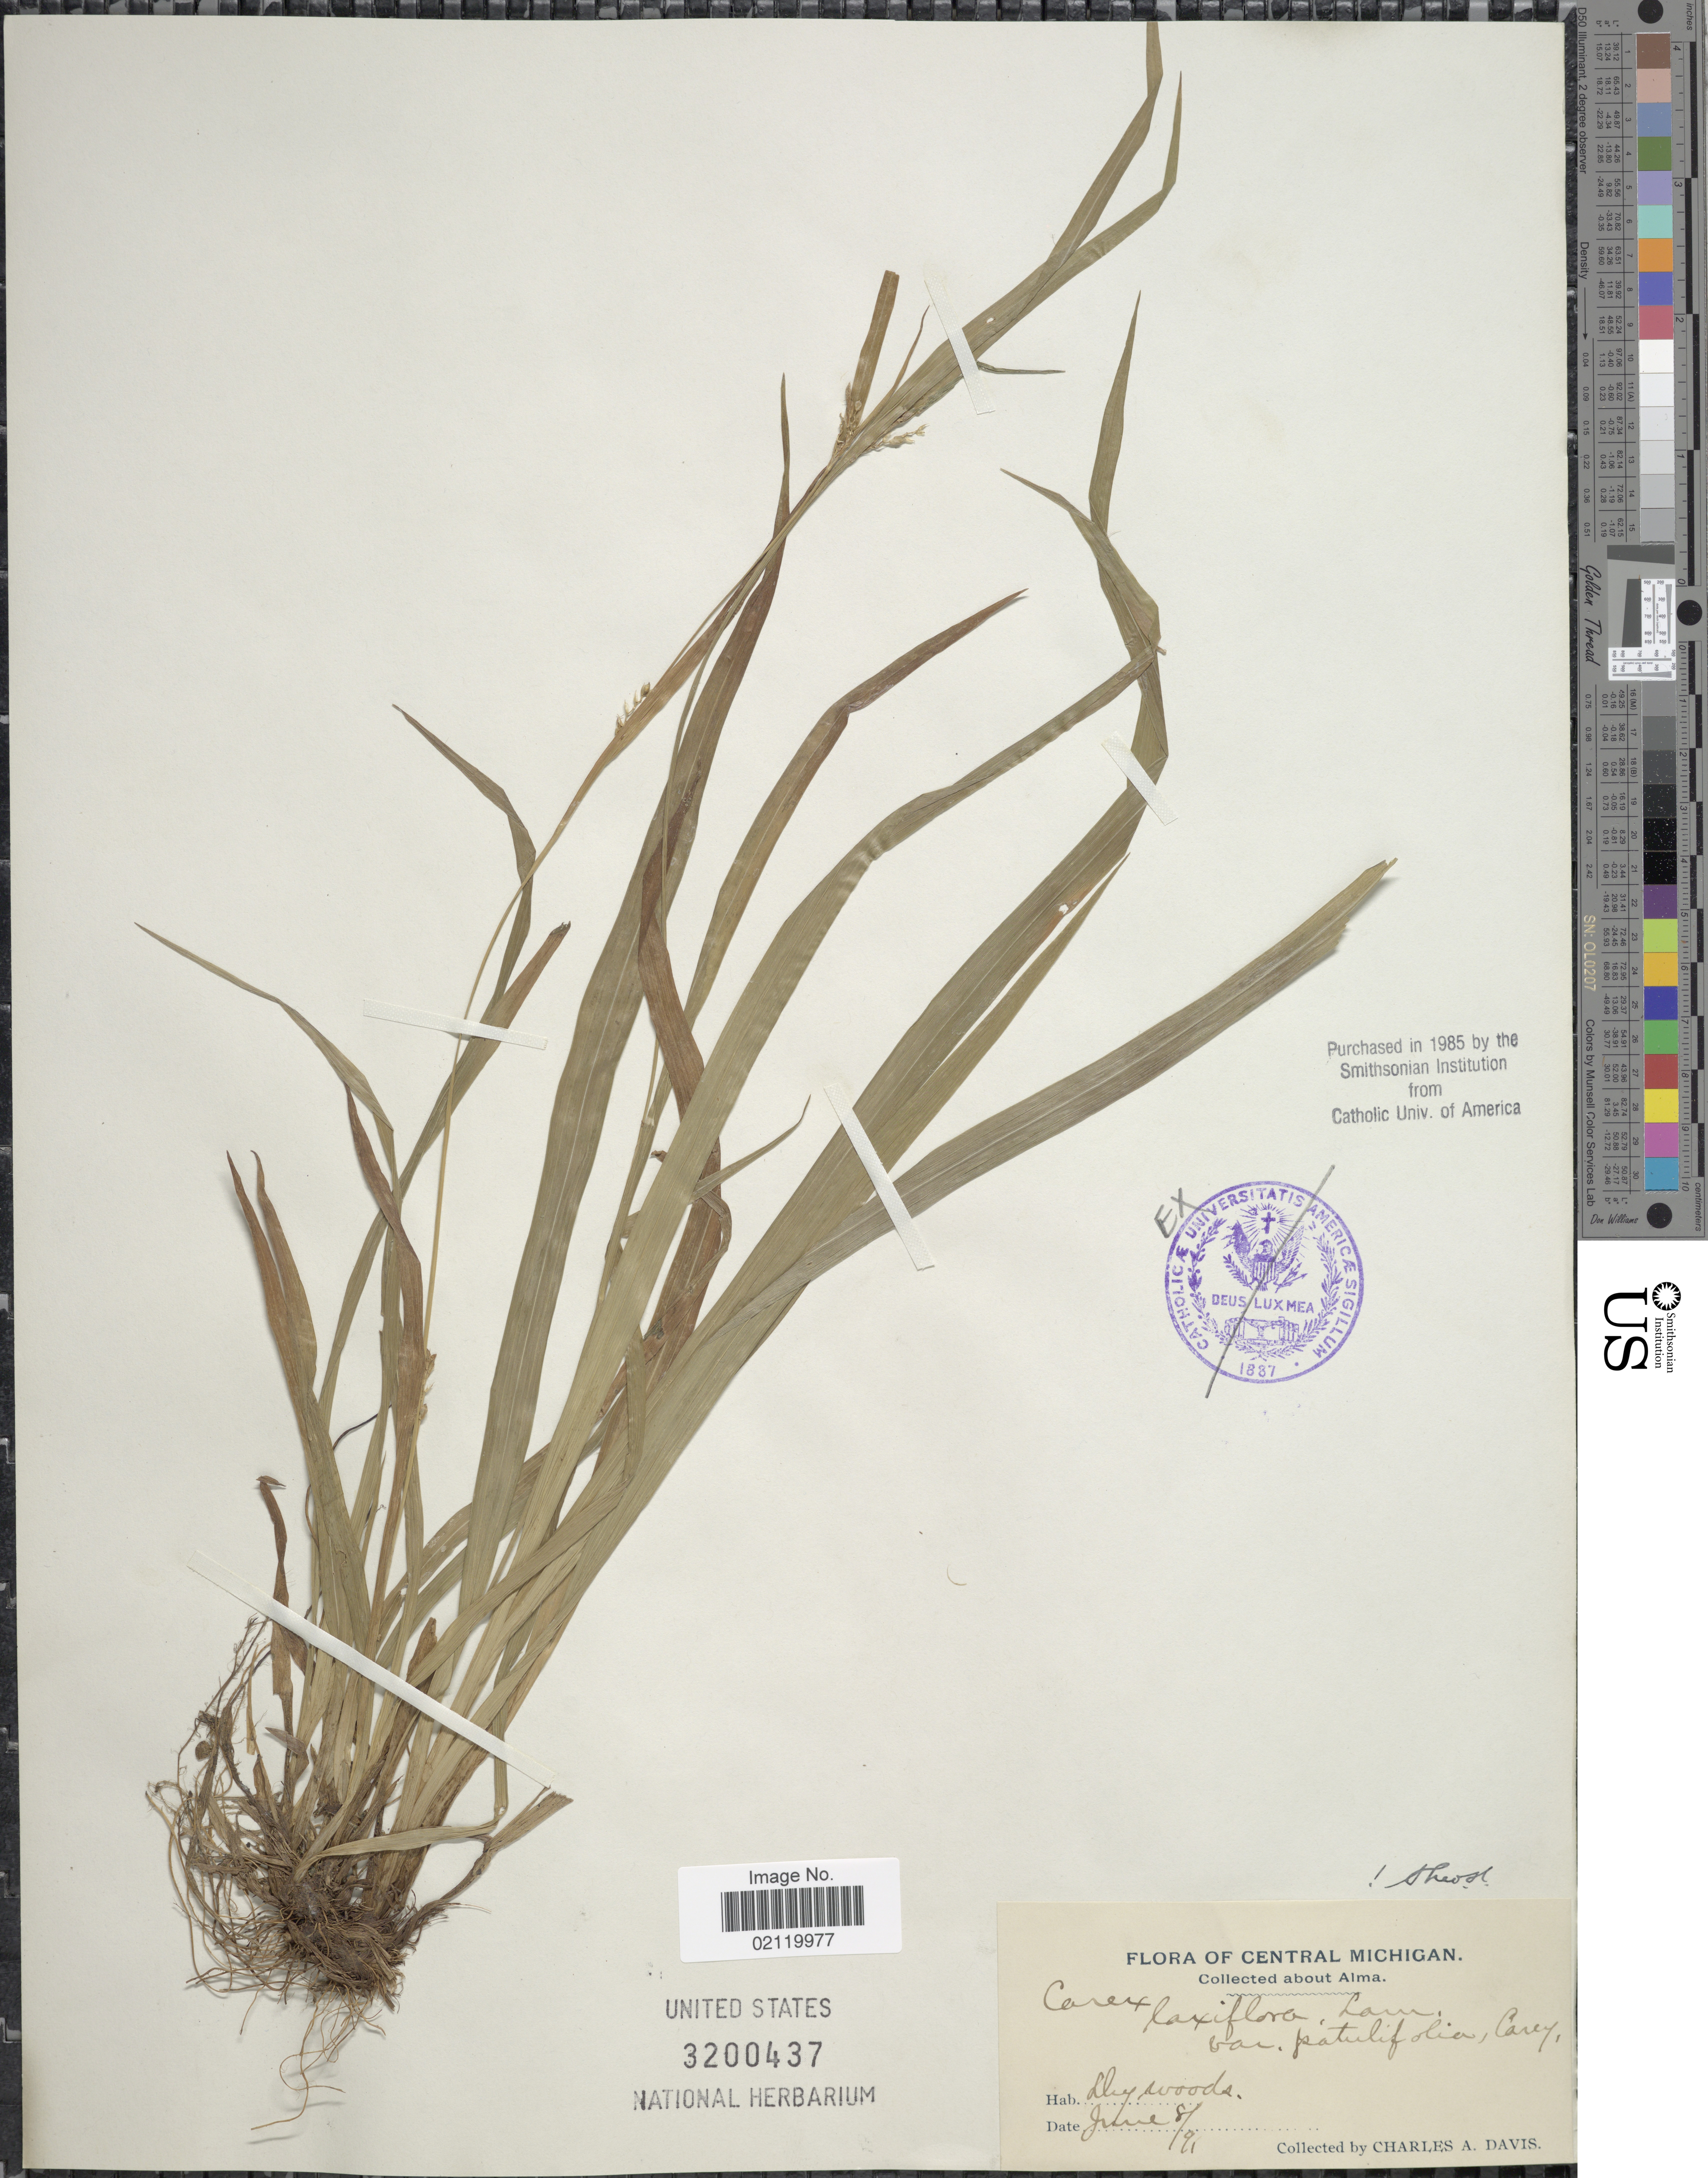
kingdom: Plantae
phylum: Tracheophyta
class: Liliopsida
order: Poales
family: Cyperaceae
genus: Carex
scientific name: Carex laxiflora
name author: Lam.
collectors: C. Davis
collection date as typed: Transcribed d/m/y: 8/6/91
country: United States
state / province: Michigan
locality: Central Michigan. About Alma. Dry woods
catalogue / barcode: US 3200437